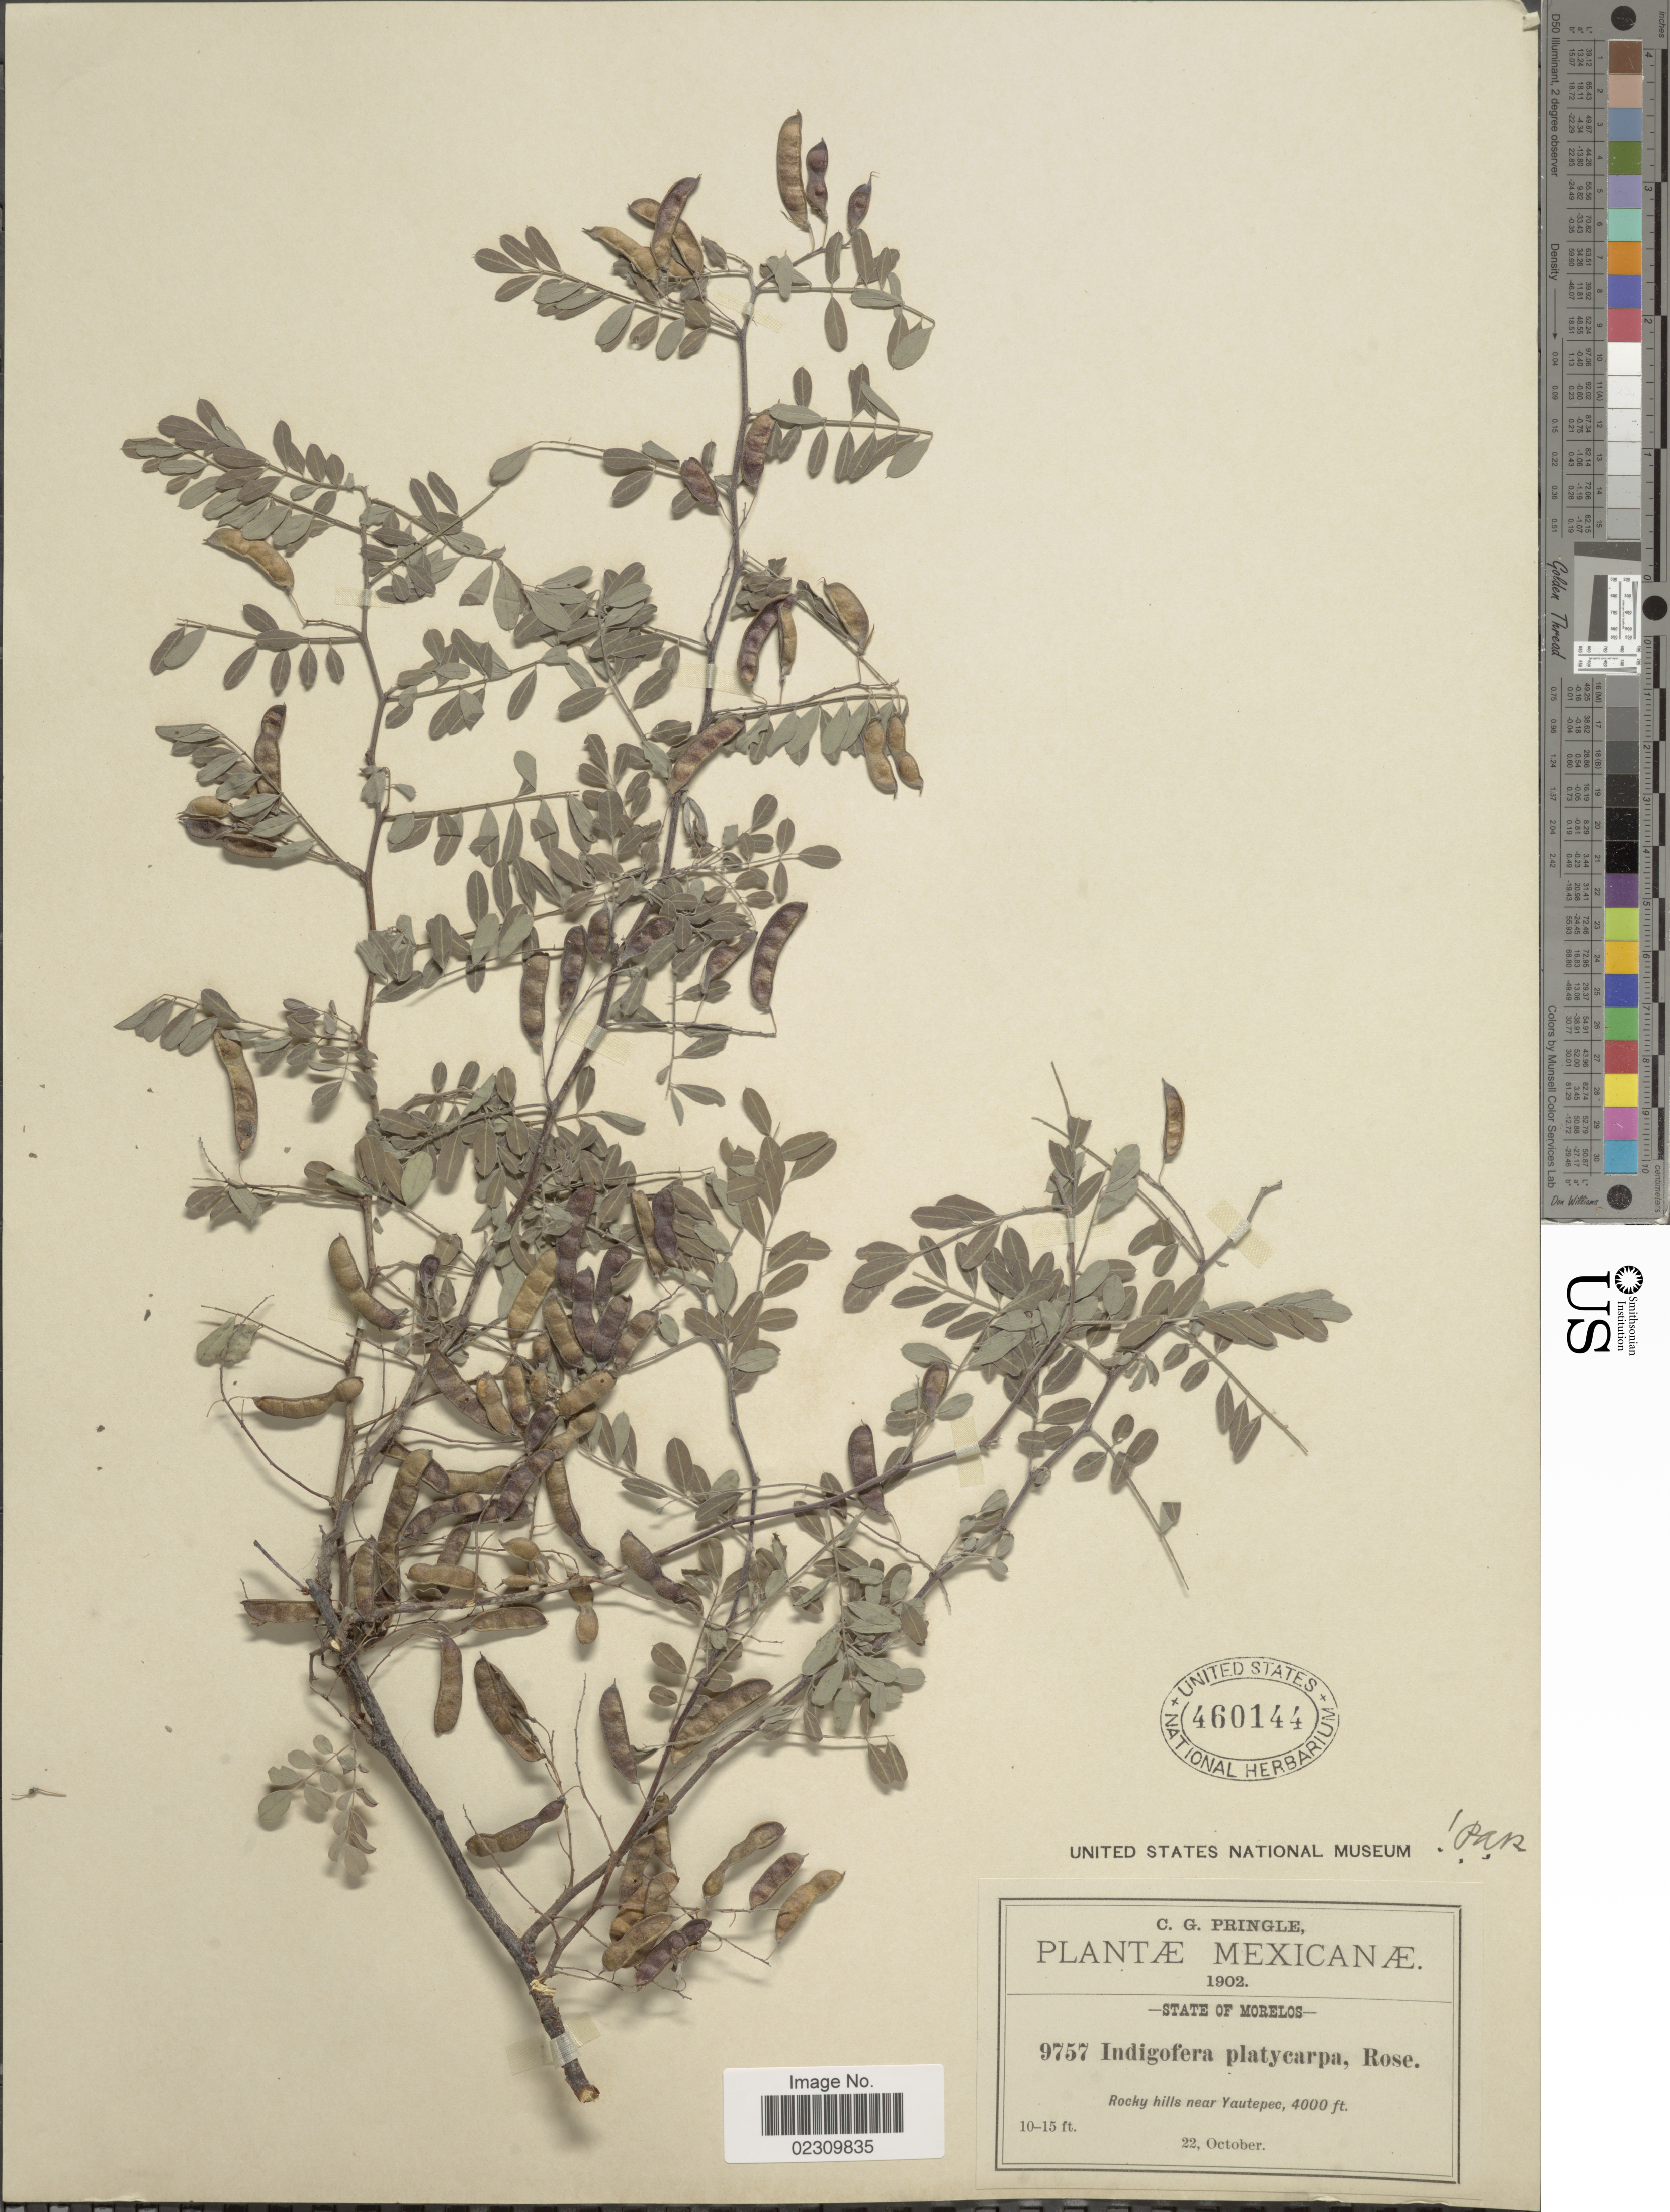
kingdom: Plantae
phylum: Tracheophyta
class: Magnoliopsida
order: Fabales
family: Fabaceae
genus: Indigofera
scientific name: Indigofera platycarpa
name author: Rose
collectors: C. G. Pringle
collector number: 9757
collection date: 1902-10-22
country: Mexico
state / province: Morelos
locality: Rocky hills near Yautepec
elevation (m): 1219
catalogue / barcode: US 460144